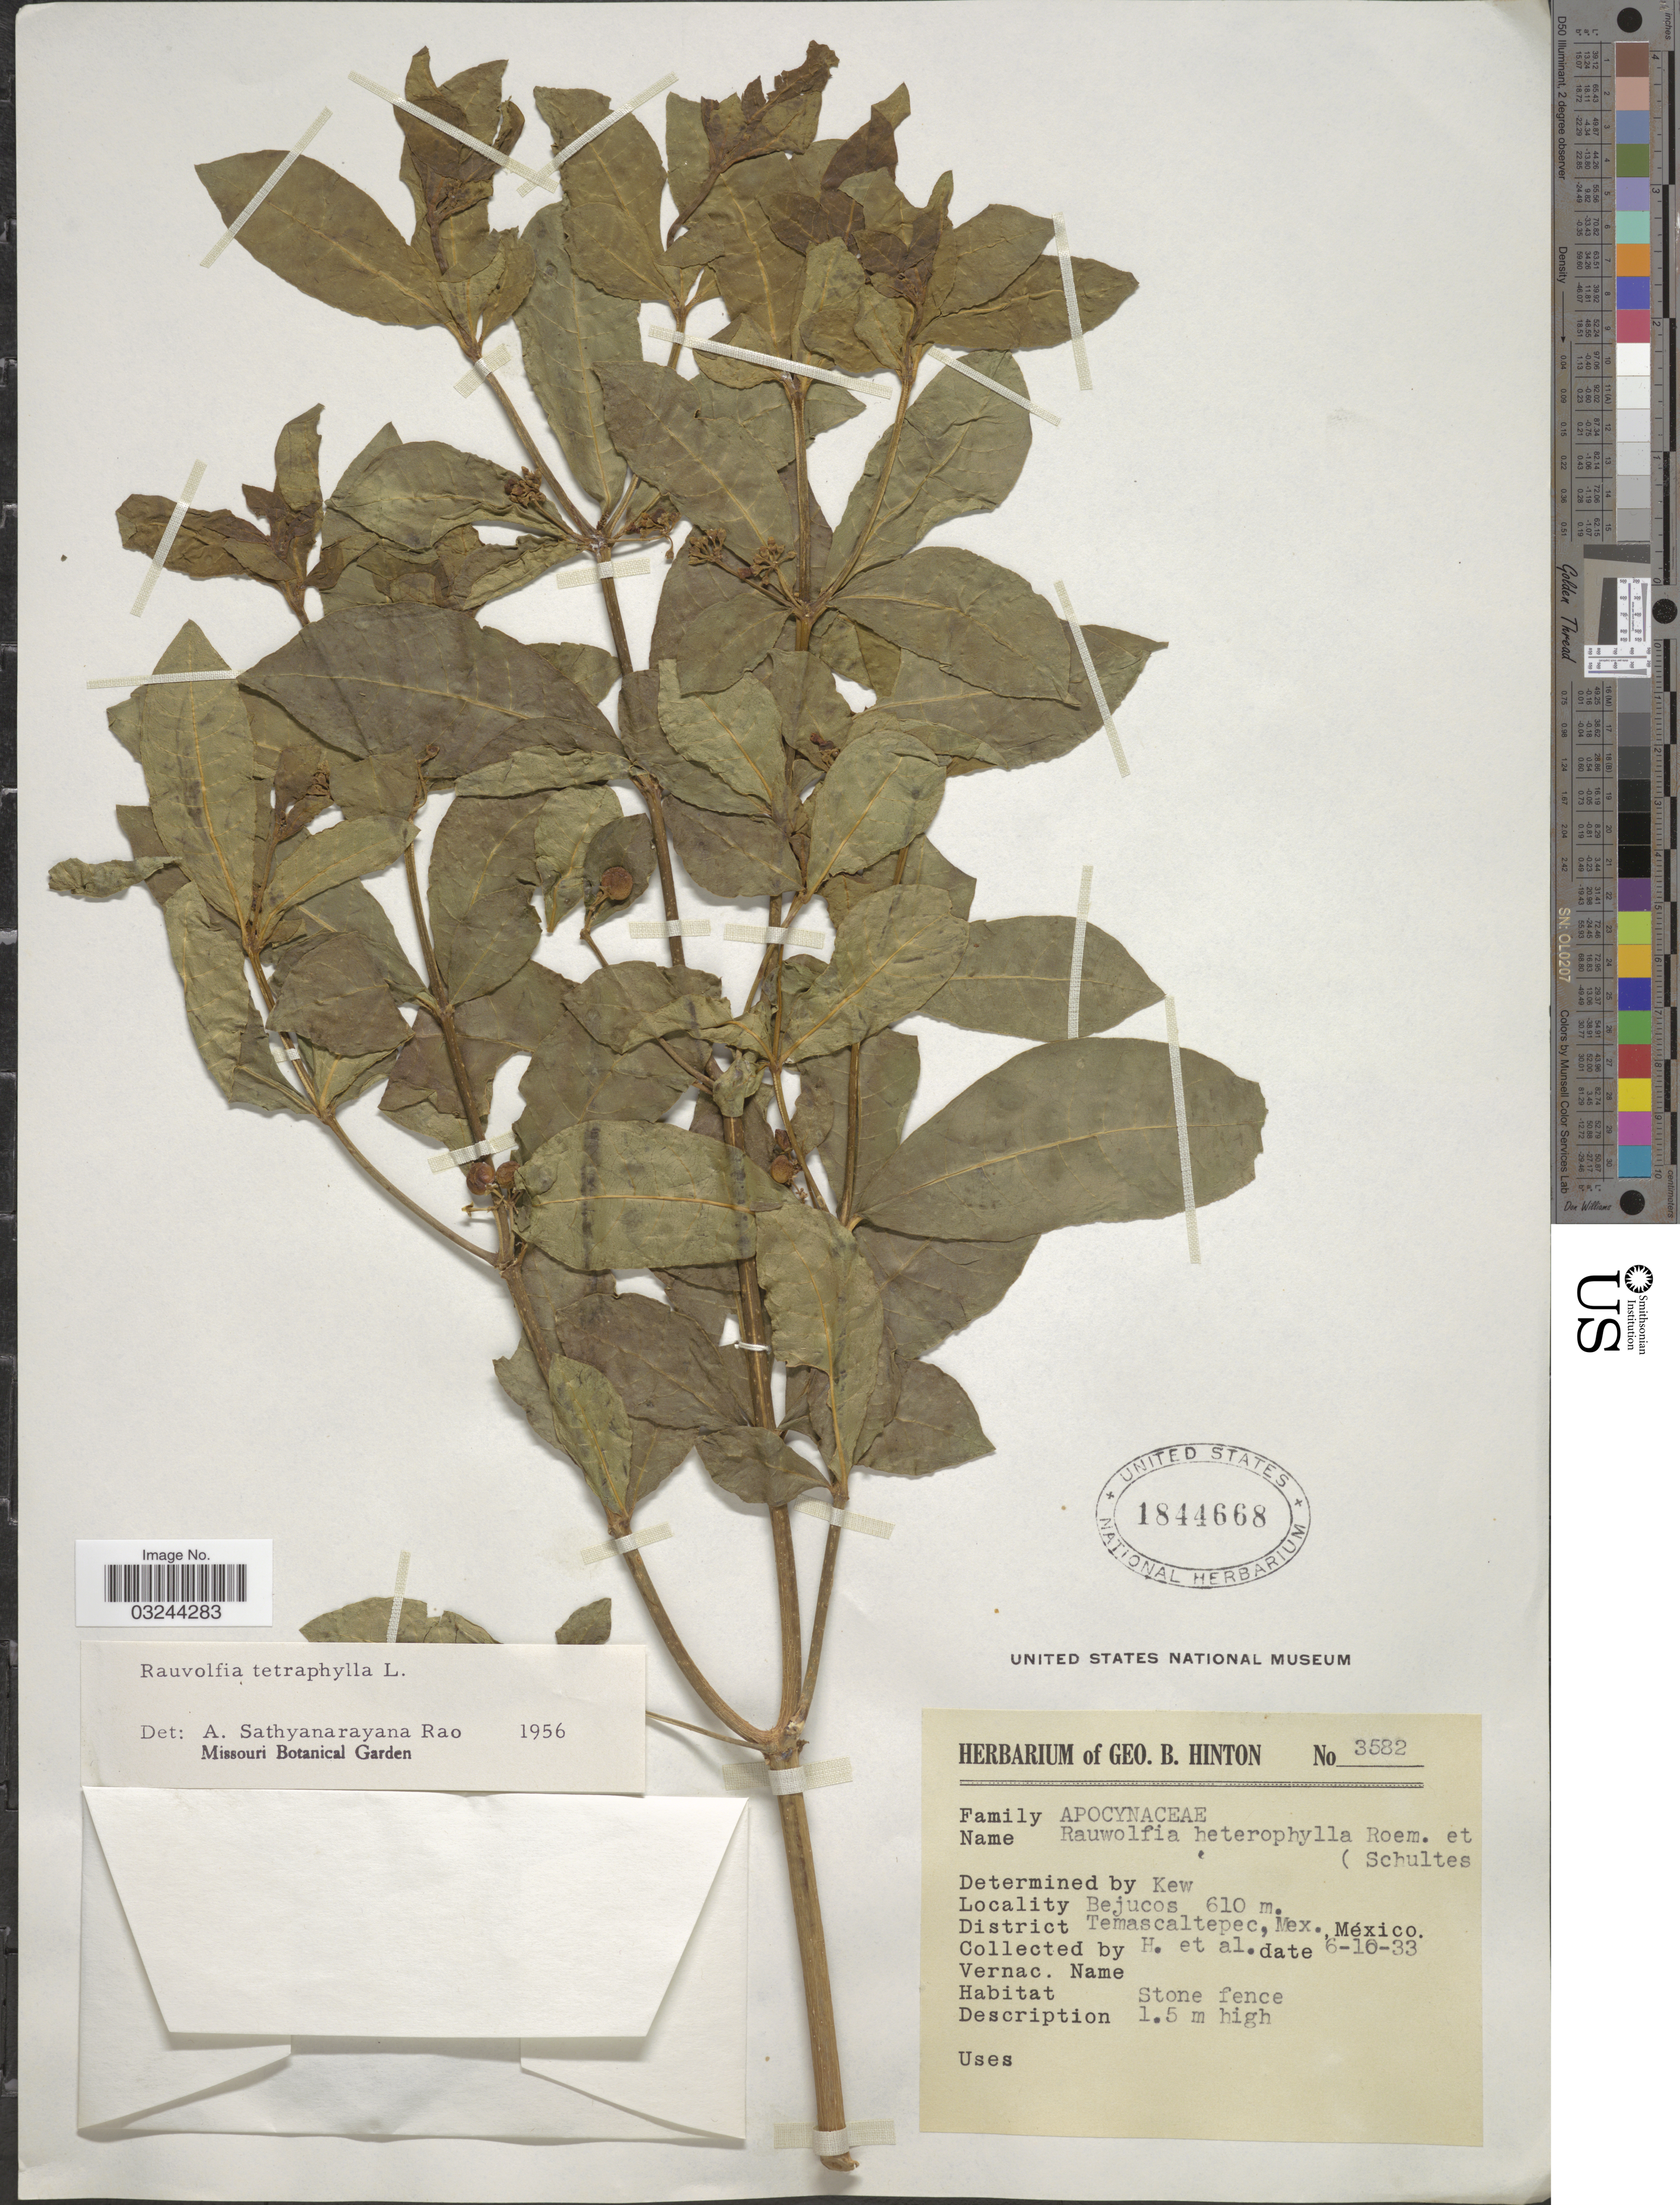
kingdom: Plantae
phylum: Tracheophyta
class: Magnoliopsida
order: Gentianales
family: Apocynaceae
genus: Rauvolfia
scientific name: Rauvolfia tetraphylla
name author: L.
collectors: G. B. Hinton & et al.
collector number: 3582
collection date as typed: Transcribed d/m/y: 10/6/33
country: Mexico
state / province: México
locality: Bejucos, District Temascaltepec.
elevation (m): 610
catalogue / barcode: US 1844668